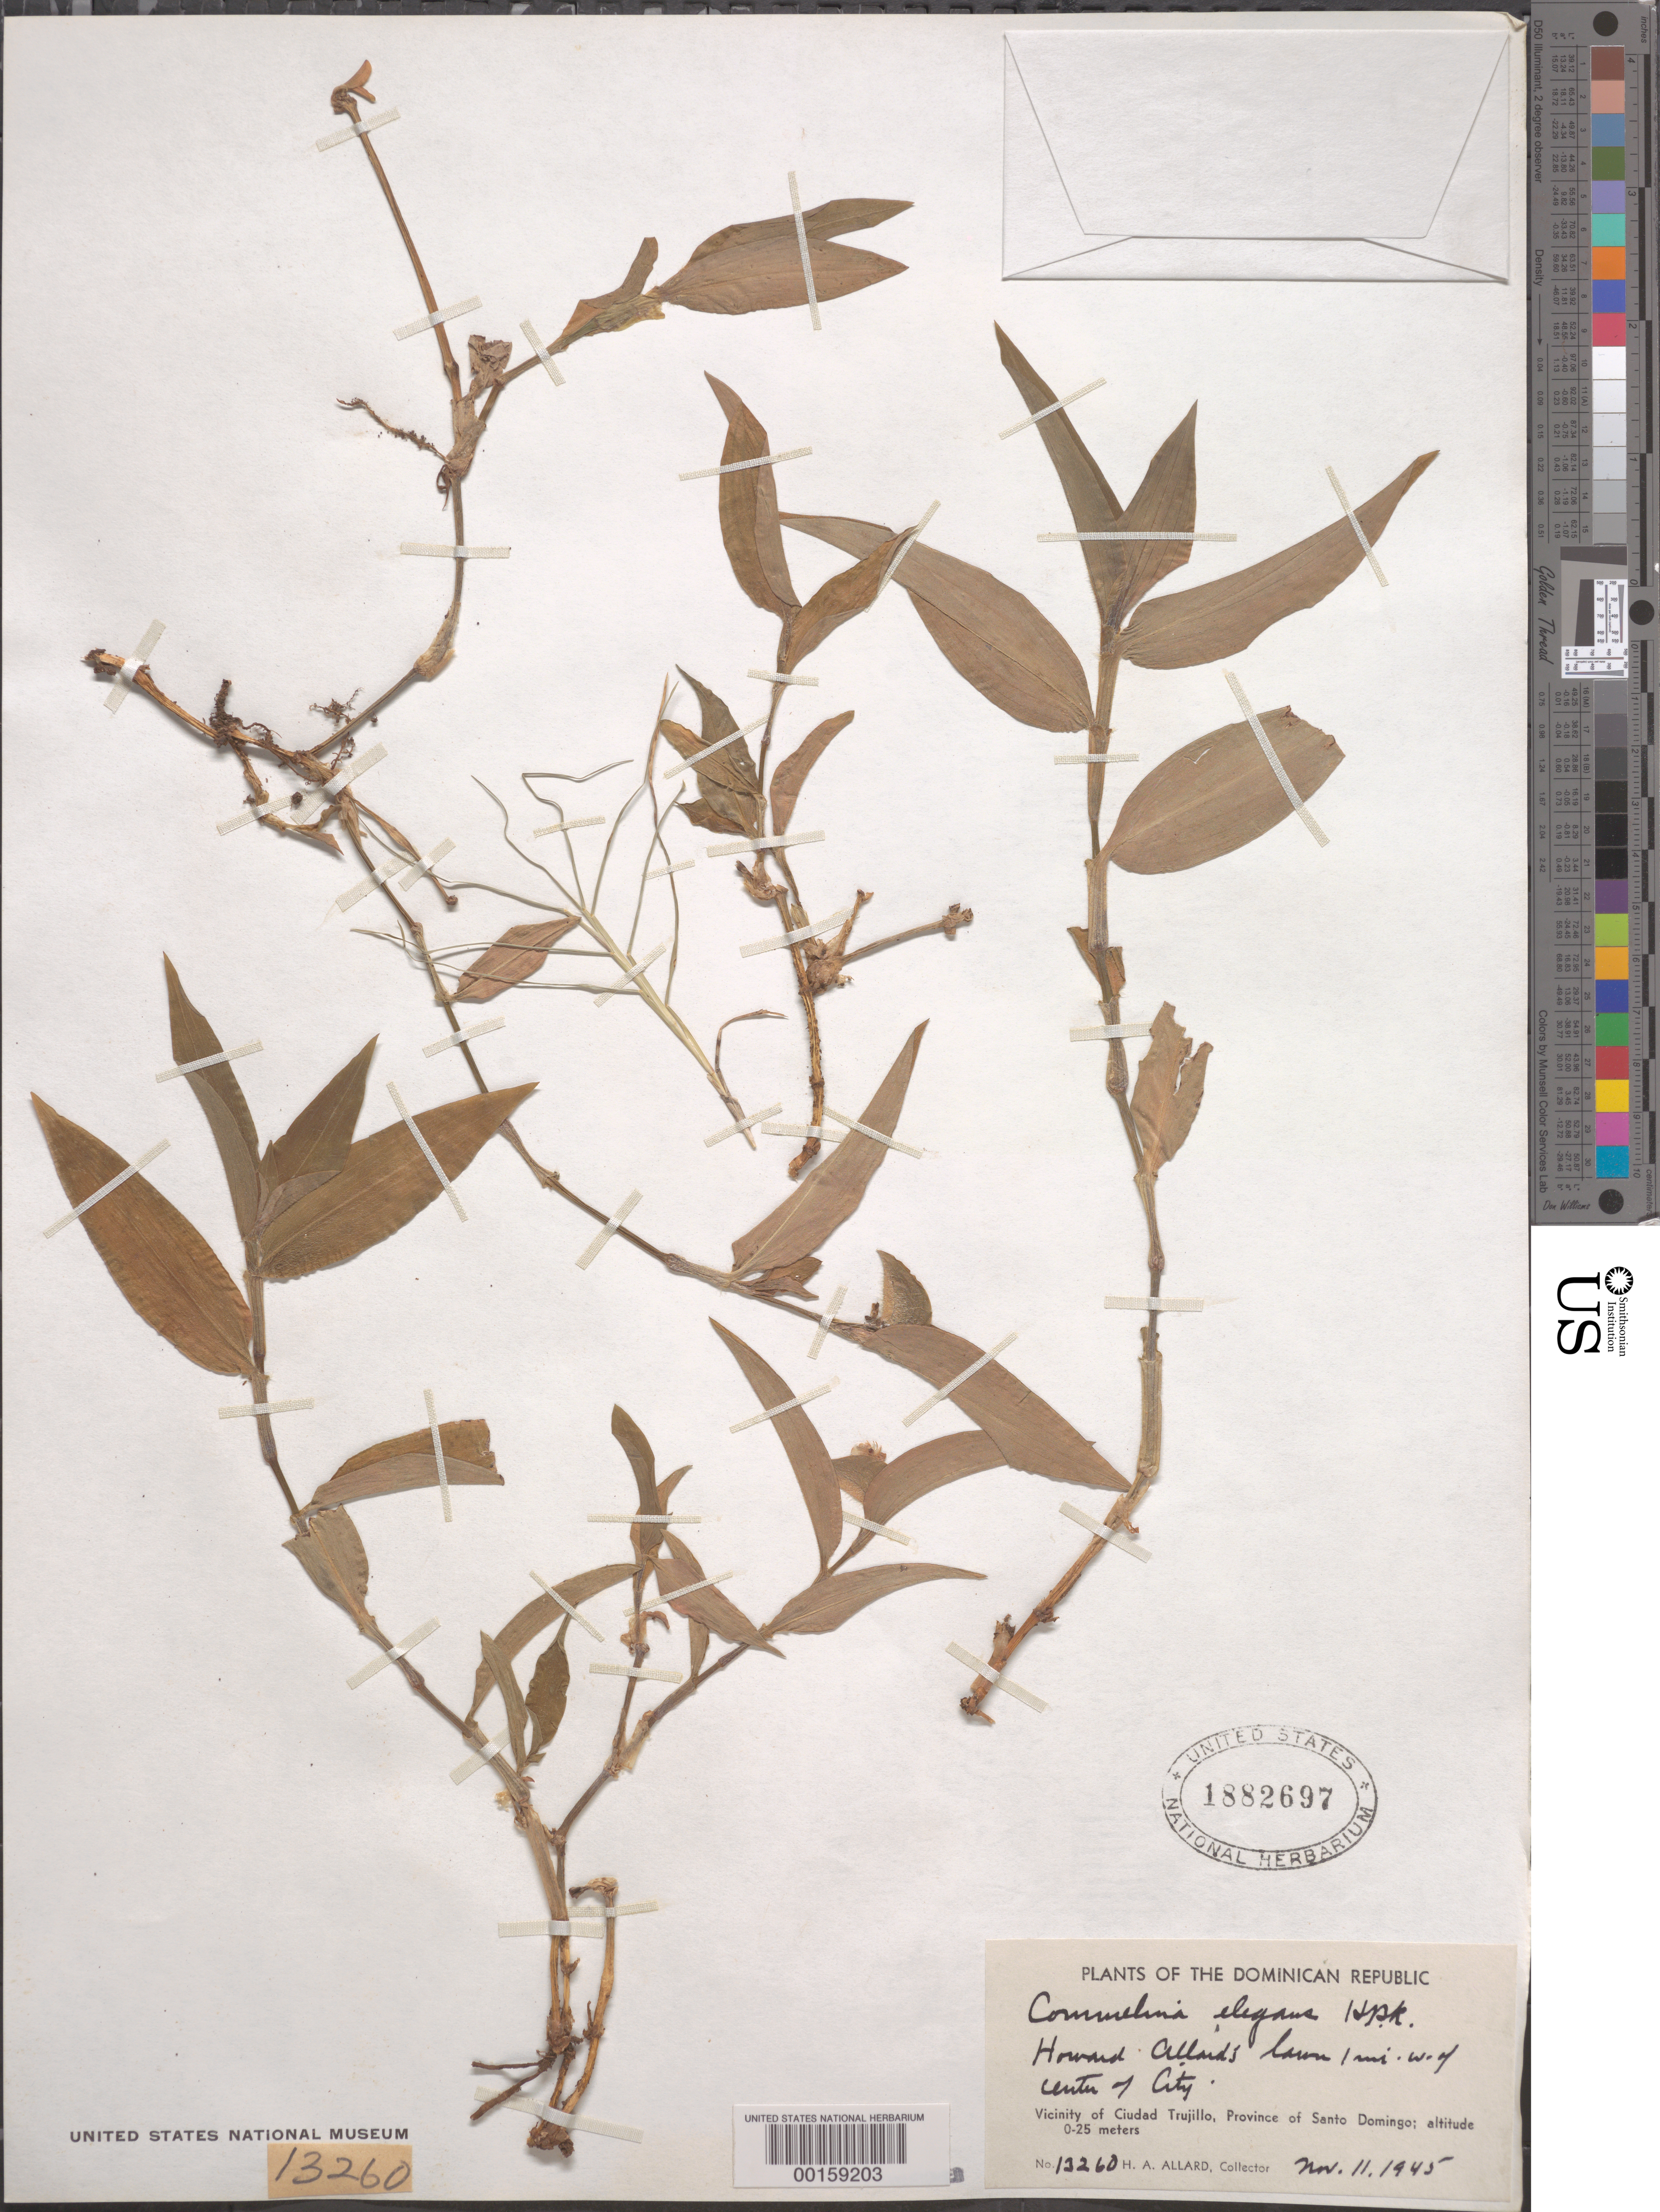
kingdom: Plantae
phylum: Tracheophyta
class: Liliopsida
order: Commelinales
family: Commelinaceae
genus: Commelina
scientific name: Commelina erecta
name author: L.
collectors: H. A. Allard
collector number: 13260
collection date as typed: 11 Nov 1945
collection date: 1945-11-11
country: Dominican Republic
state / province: Distrito Nacional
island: Hispaniola Island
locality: Ciudad trujillo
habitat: Cultivated lawn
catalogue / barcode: US 1882697